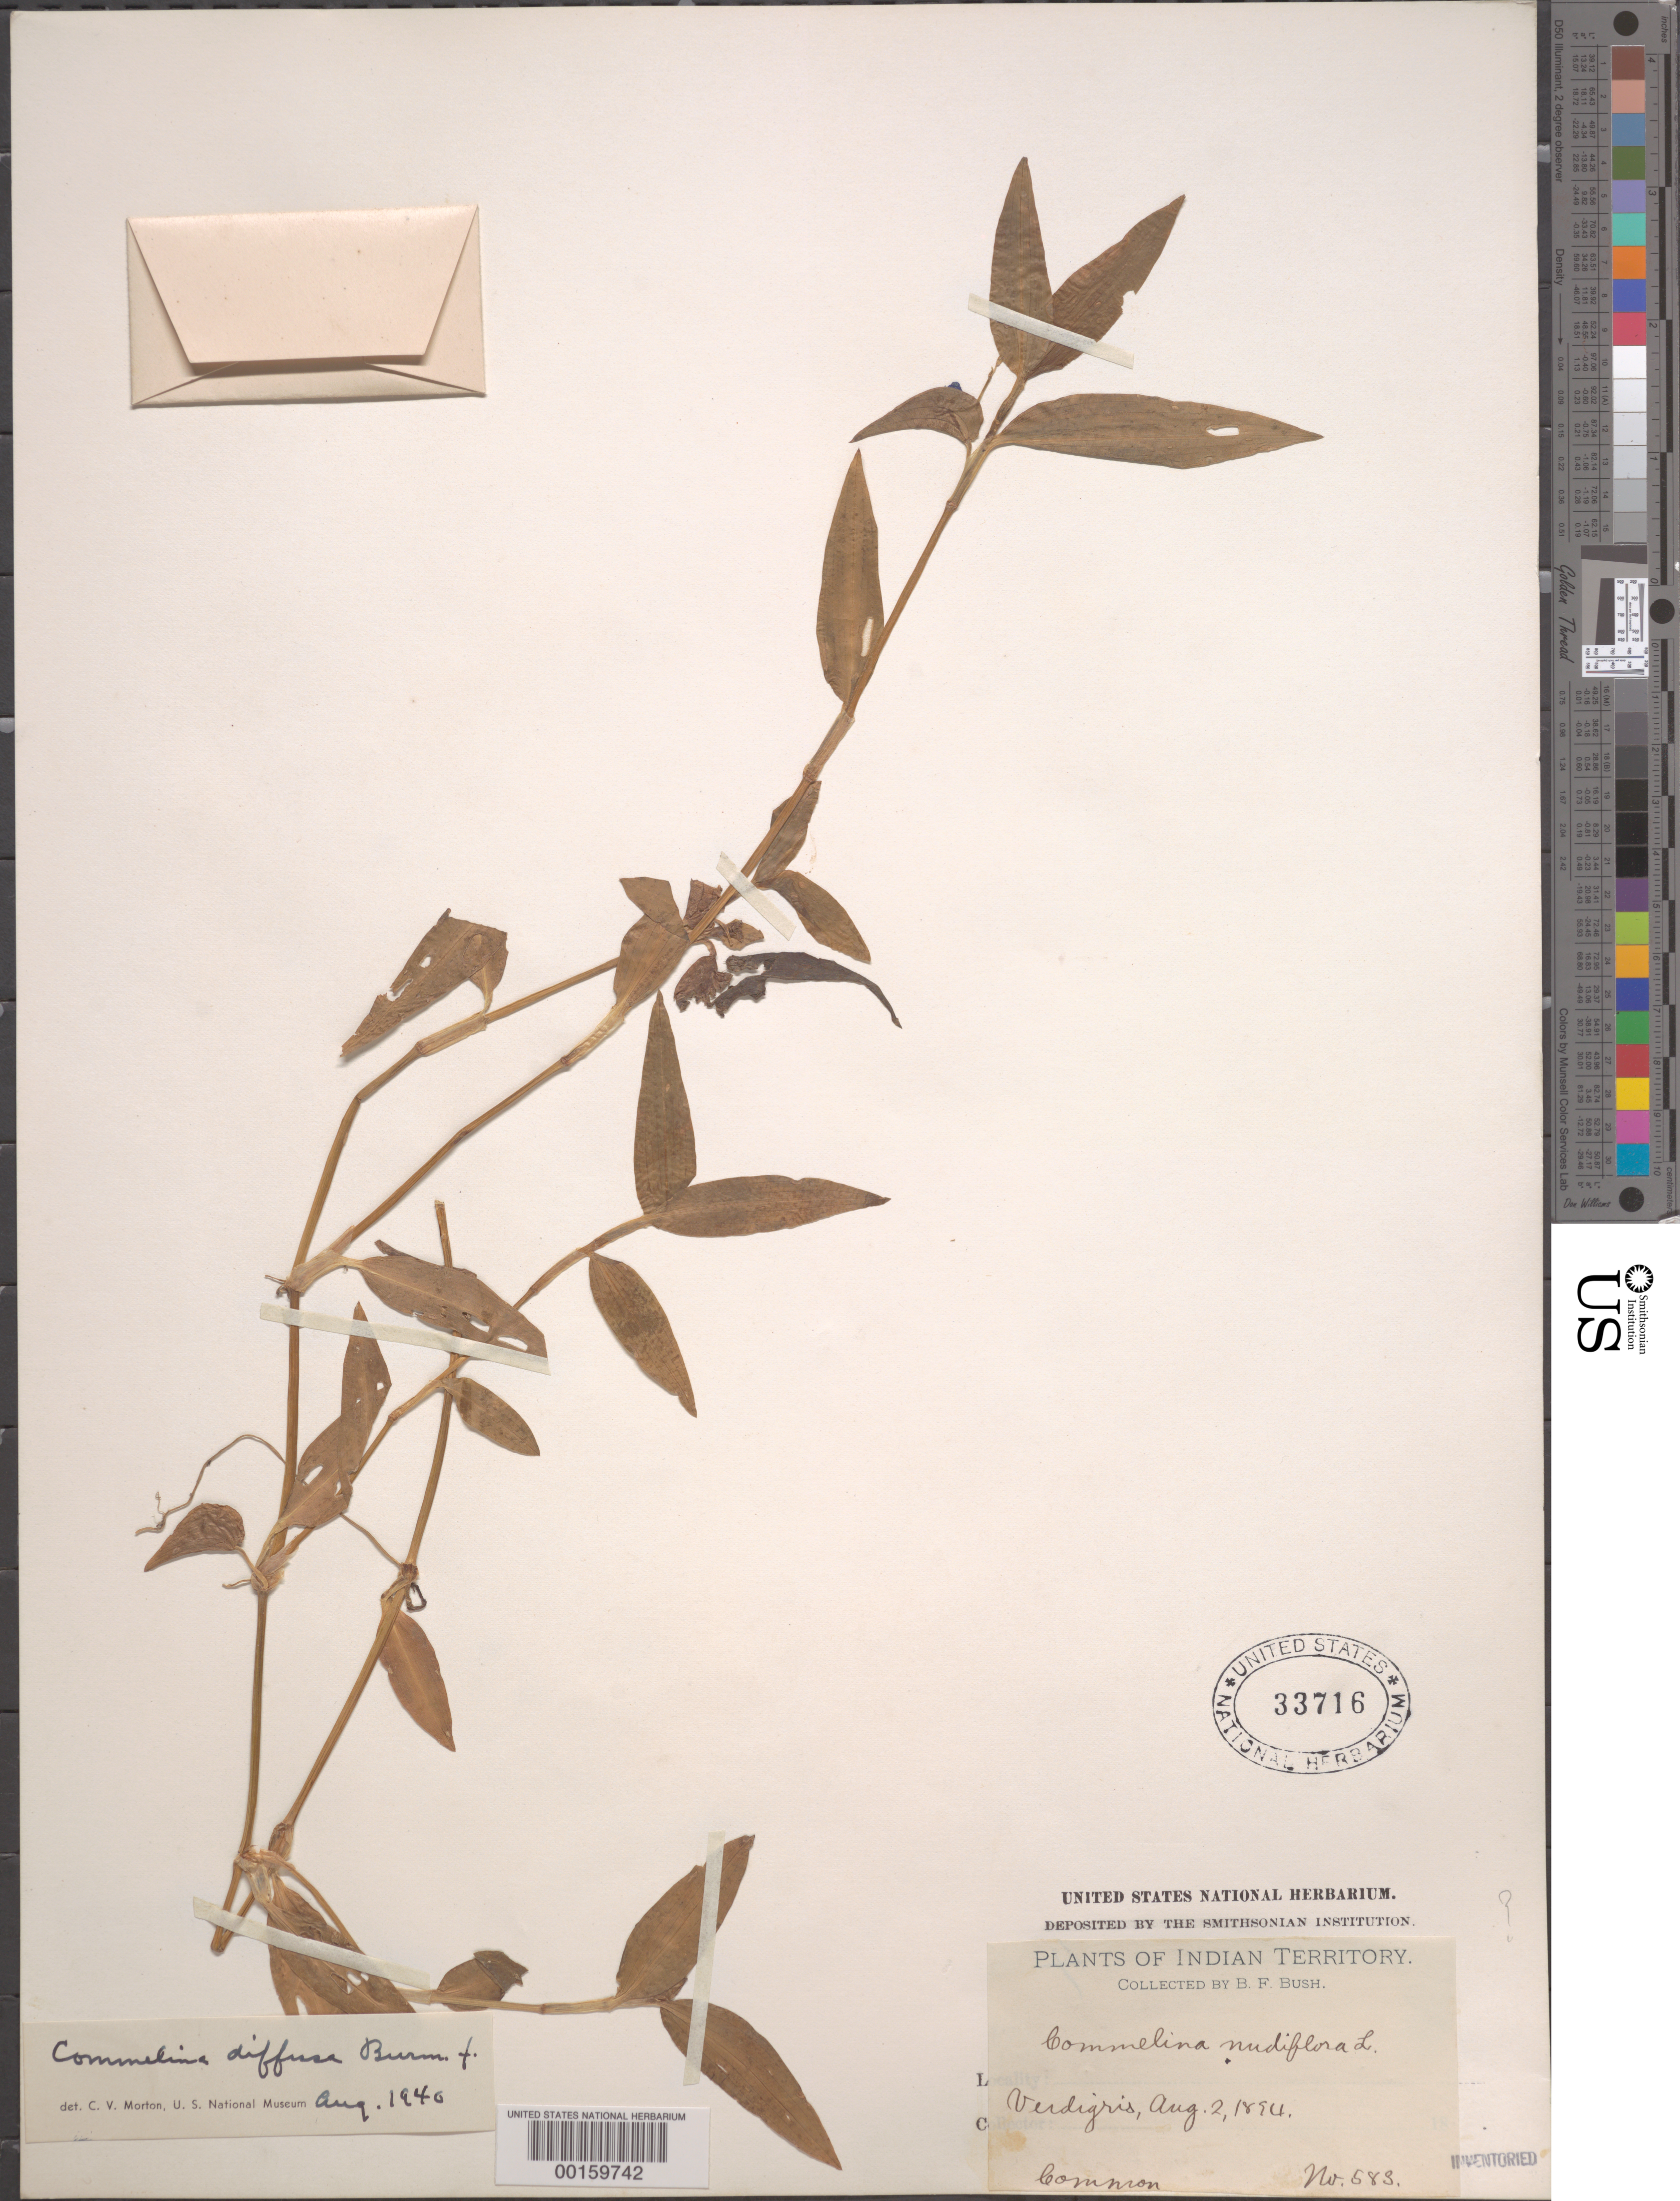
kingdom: Plantae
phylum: Tracheophyta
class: Liliopsida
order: Commelinales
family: Commelinaceae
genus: Commelina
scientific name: Commelina diffusa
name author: Burm. f.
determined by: Morton, C. V.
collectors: B. F. Bush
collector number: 583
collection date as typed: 02 Aug 1894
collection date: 1894-08-02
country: United States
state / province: Oklahoma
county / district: Rogers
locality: Verdigris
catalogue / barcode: US 33716